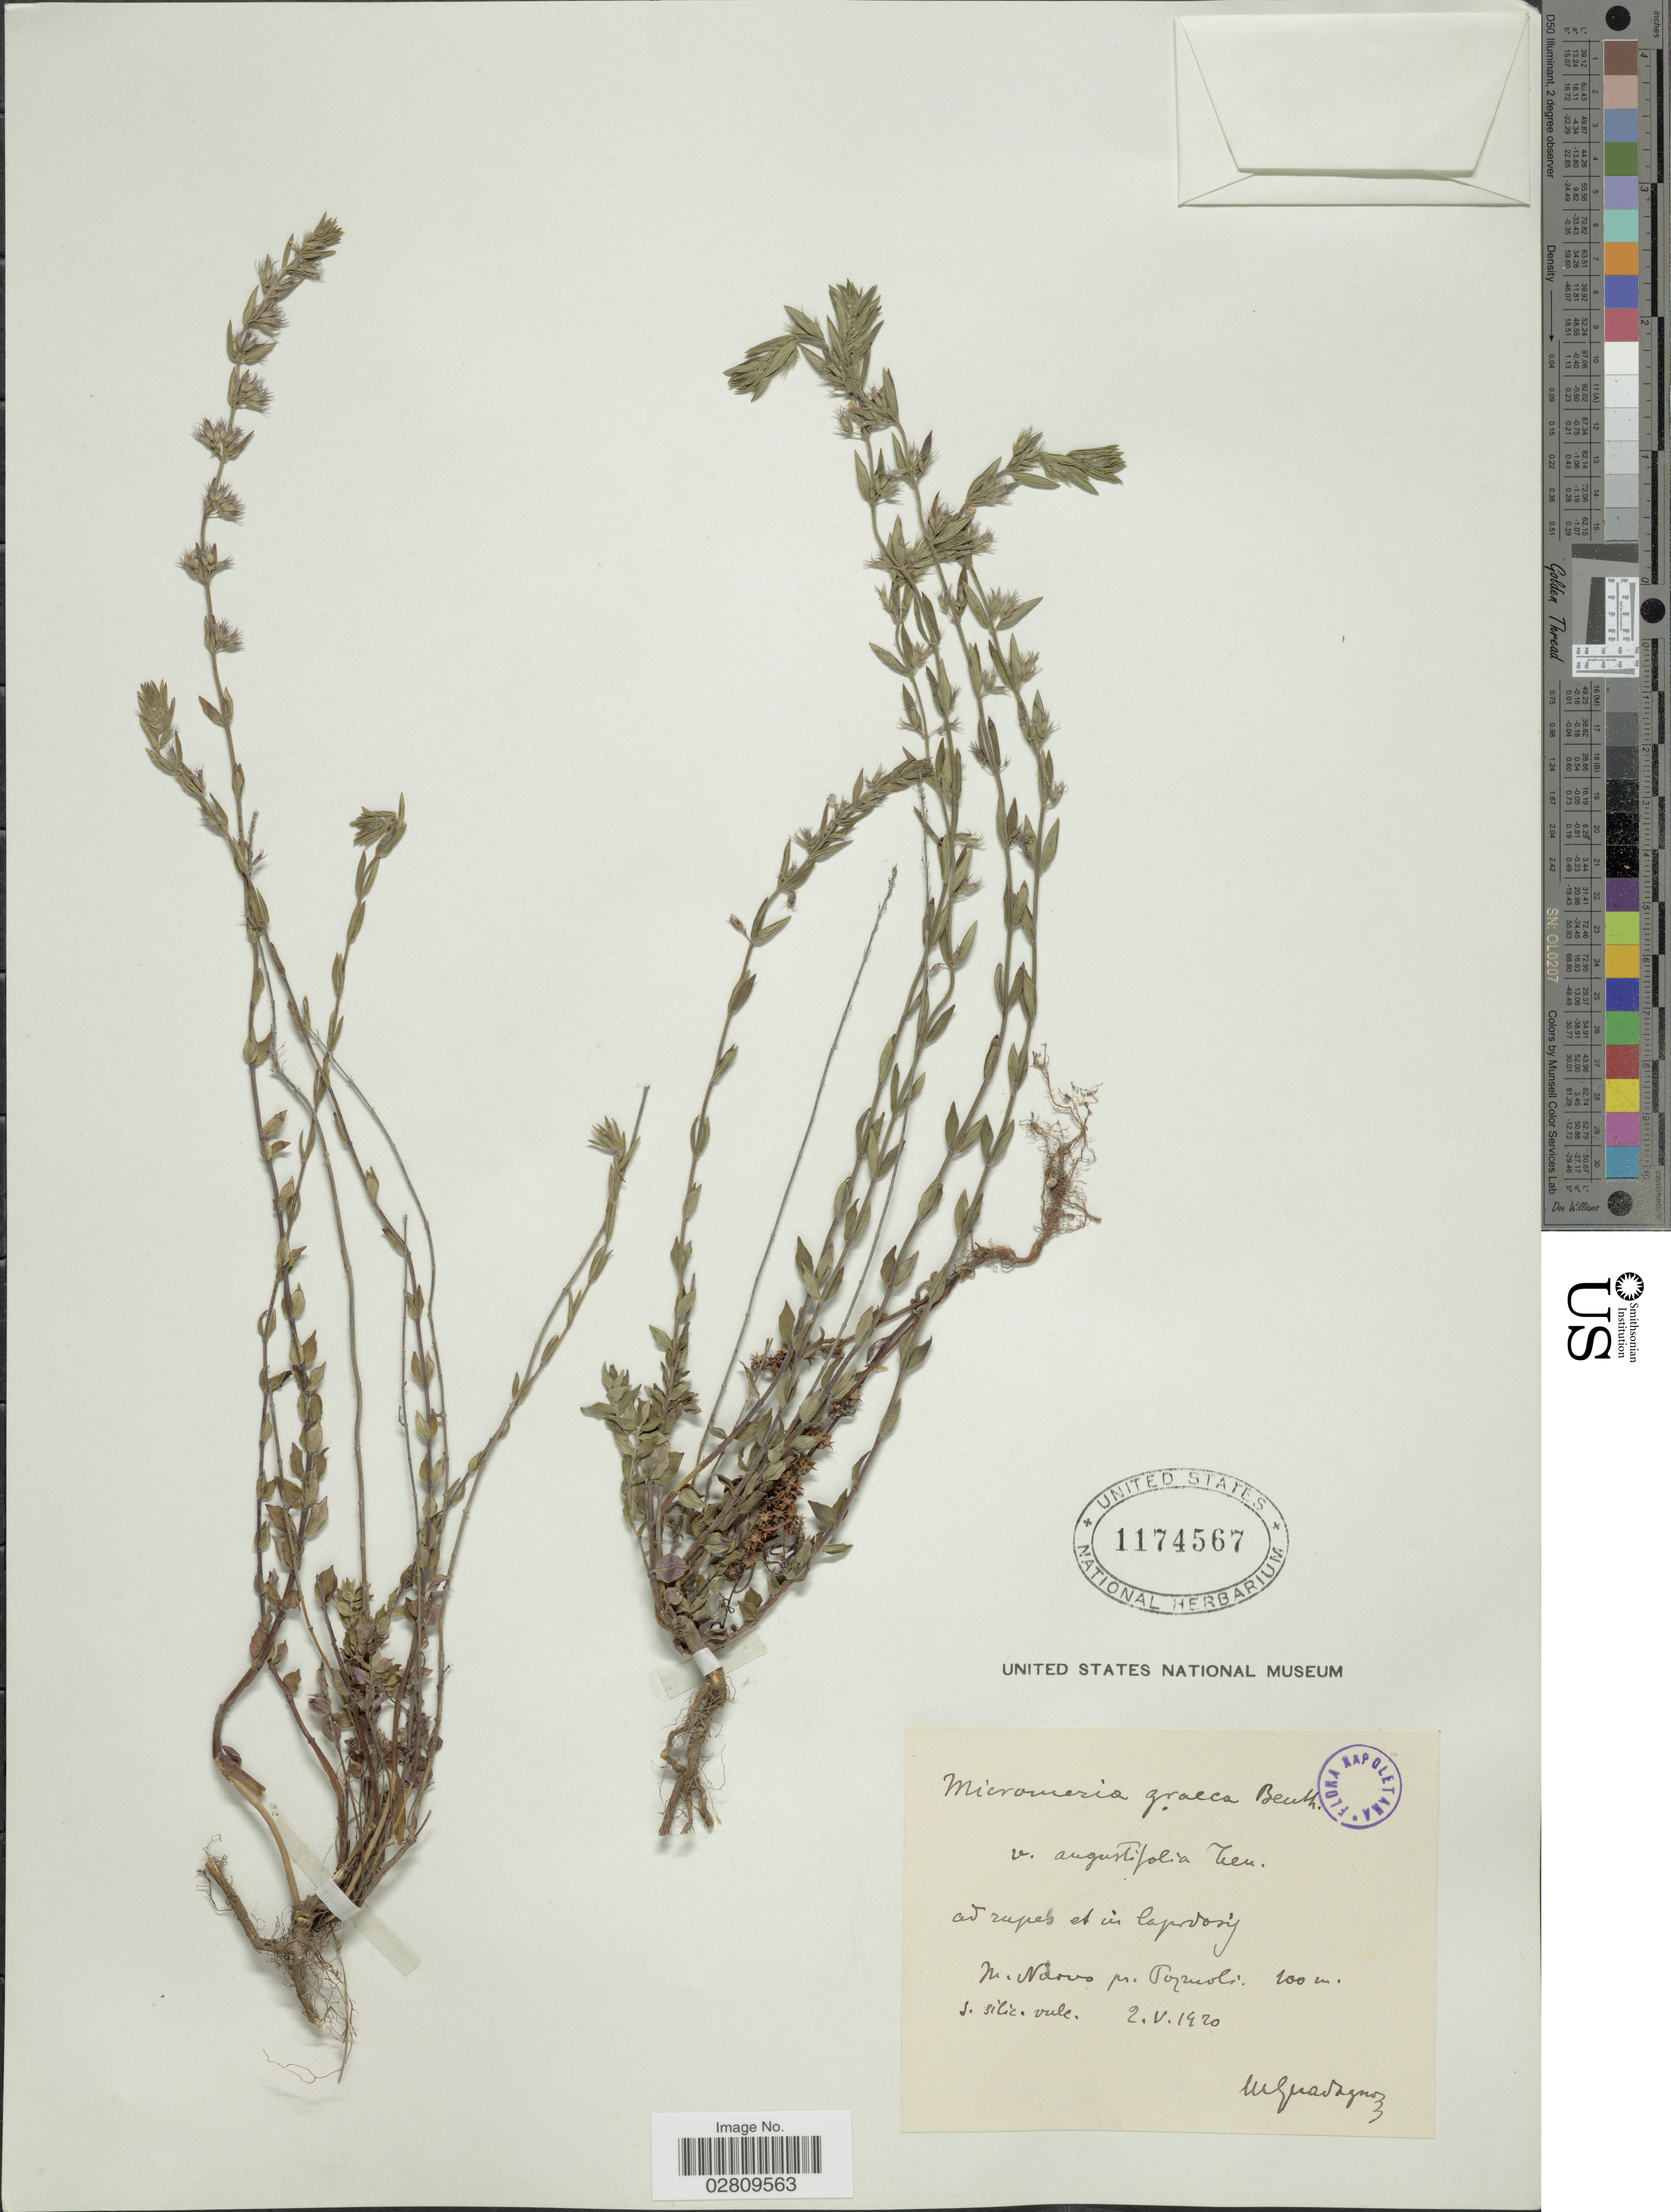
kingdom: Plantae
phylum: Tracheophyta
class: Magnoliopsida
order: Lamiales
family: Lamiaceae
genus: Micromeria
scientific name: Micromeria graeca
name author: Benth. ex Rchb.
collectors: M. Guadagno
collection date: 1920-05-02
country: Italy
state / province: Campania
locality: Ad rupes et in lapidosis, M. Nuovo pr. Pozzuoli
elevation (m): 100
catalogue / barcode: US 1174567